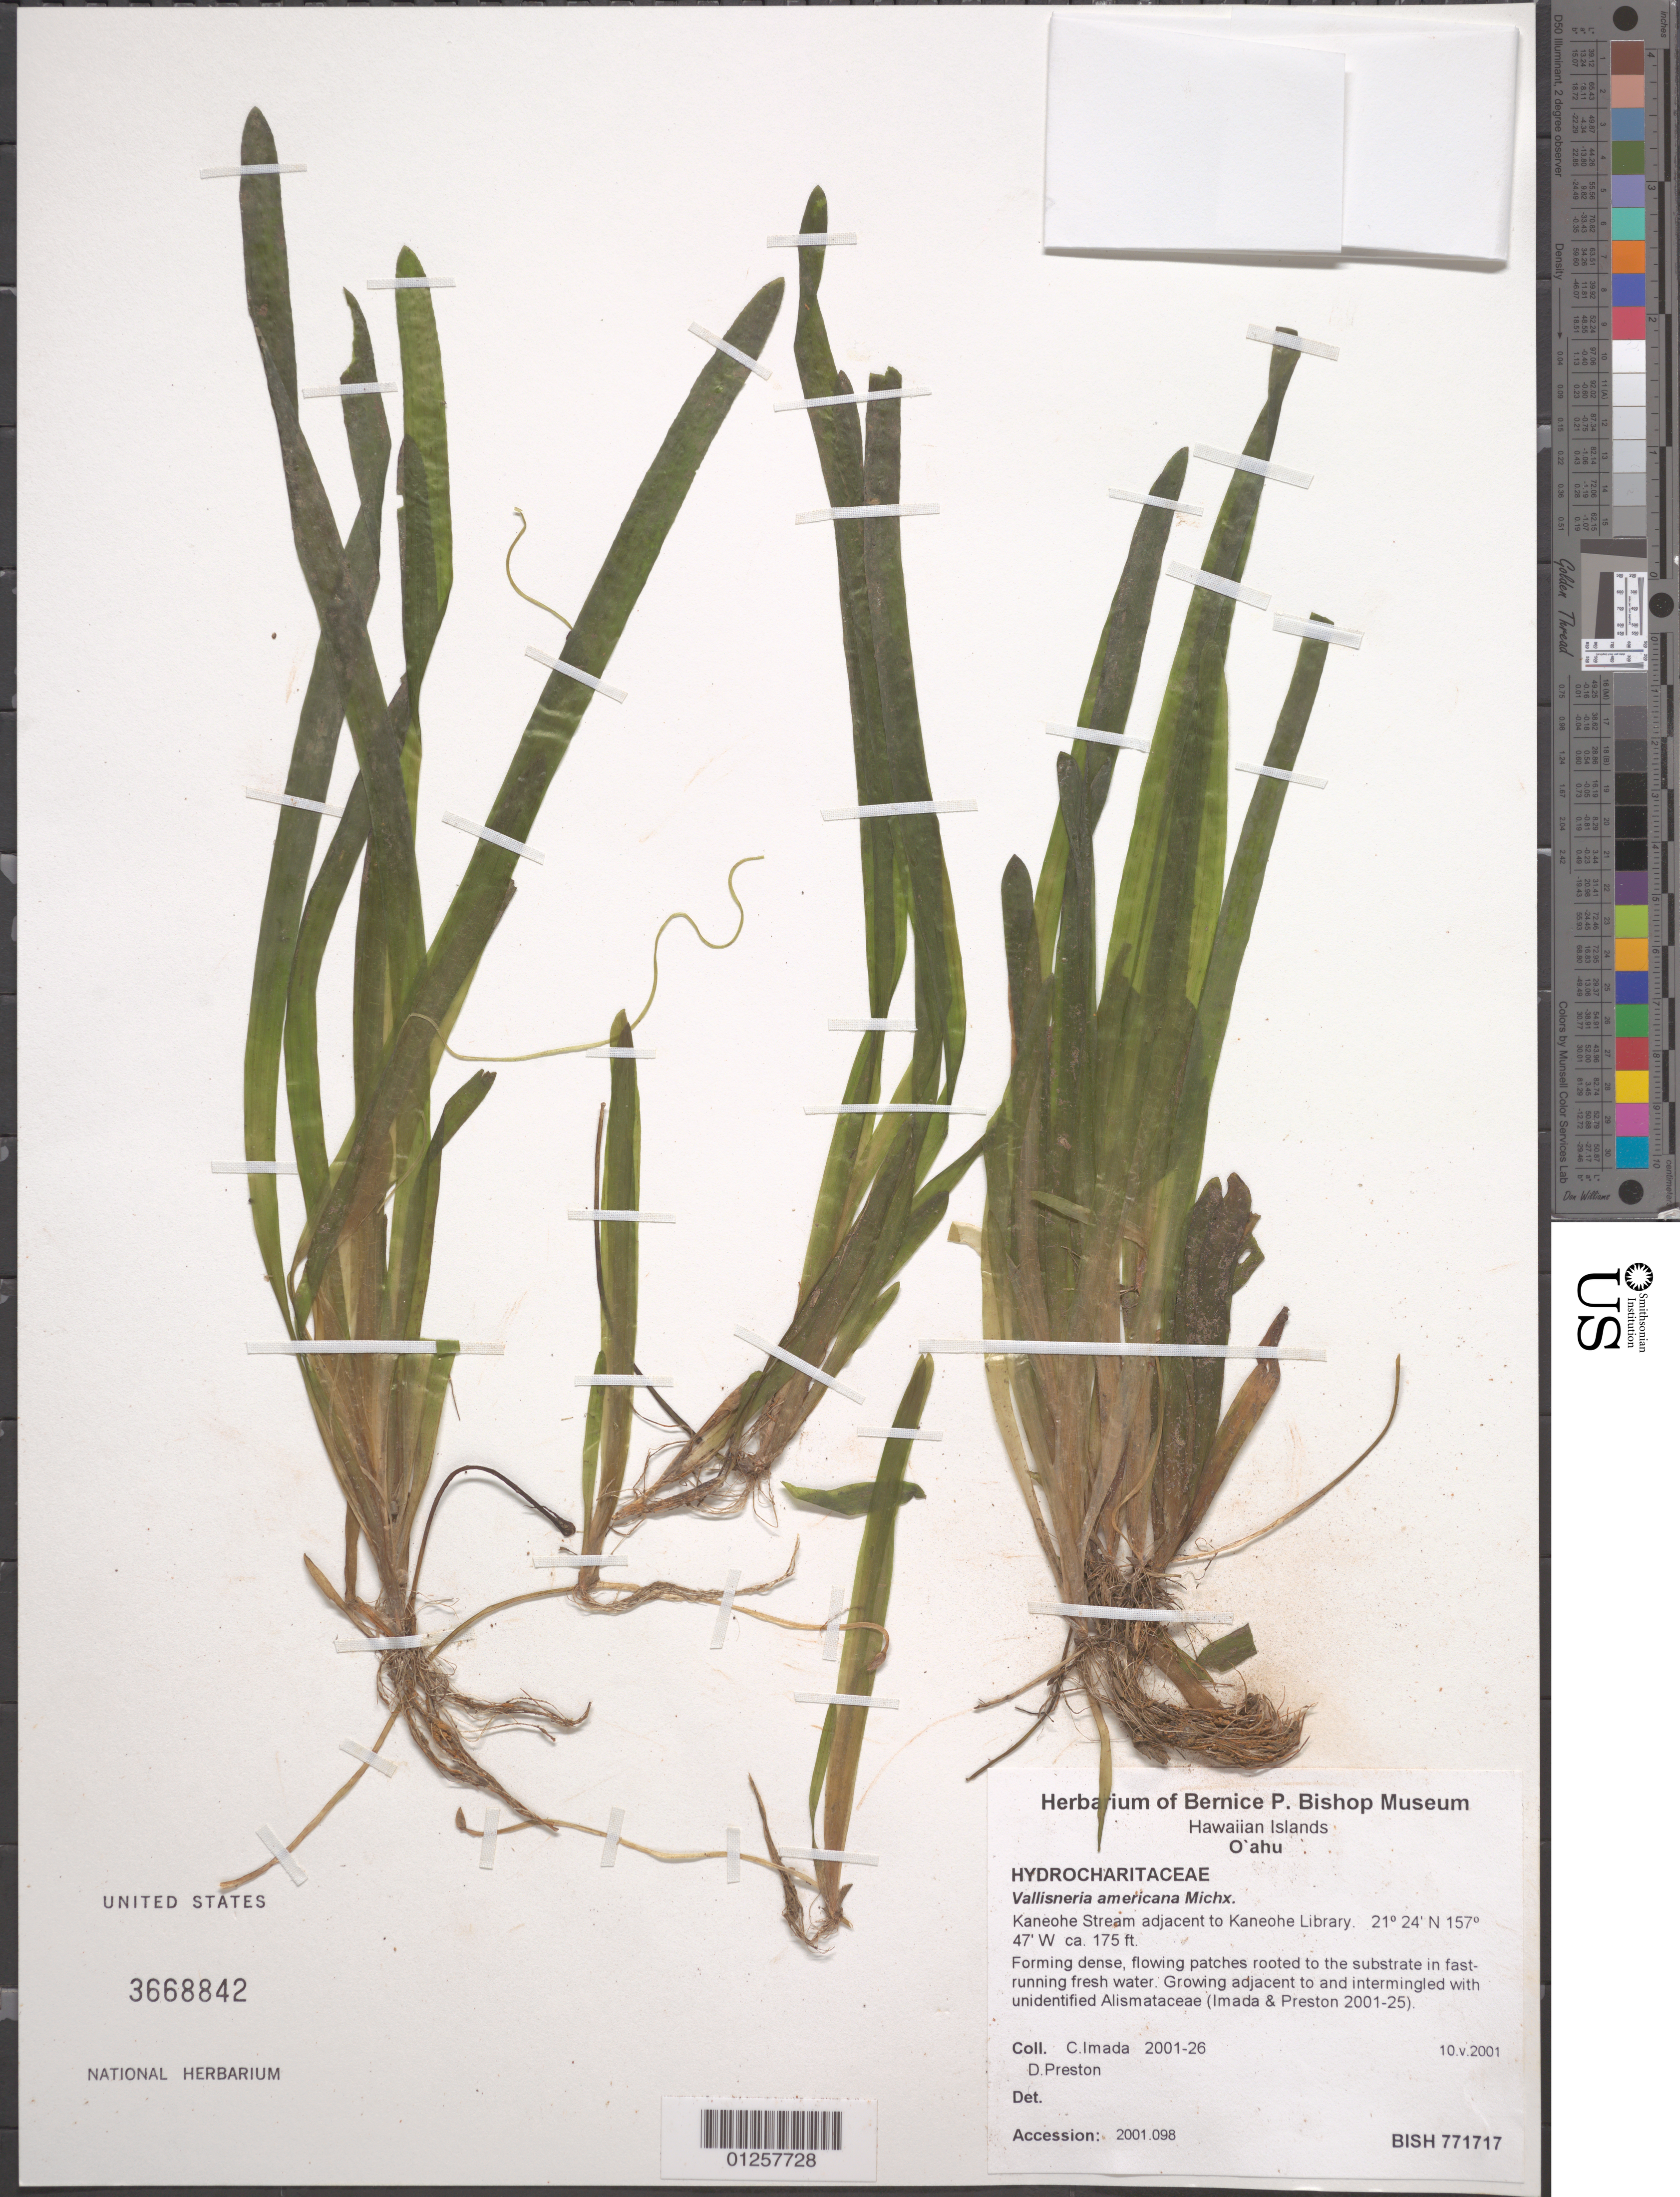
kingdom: Plantae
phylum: Tracheophyta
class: Liliopsida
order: Alismatales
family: Hydrocharitaceae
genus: Vallisneria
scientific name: Vallisneria americana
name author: Michx.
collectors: C. Imada & D. Preston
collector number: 2001-26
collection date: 2001-05-10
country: United States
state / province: Hawaii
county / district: Honolulu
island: Oahu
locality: Kaneohe Stream adjacent to Kaneohe Library.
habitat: In fast- running fresh water.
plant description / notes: Accession: 2001.098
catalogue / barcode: US 3668842